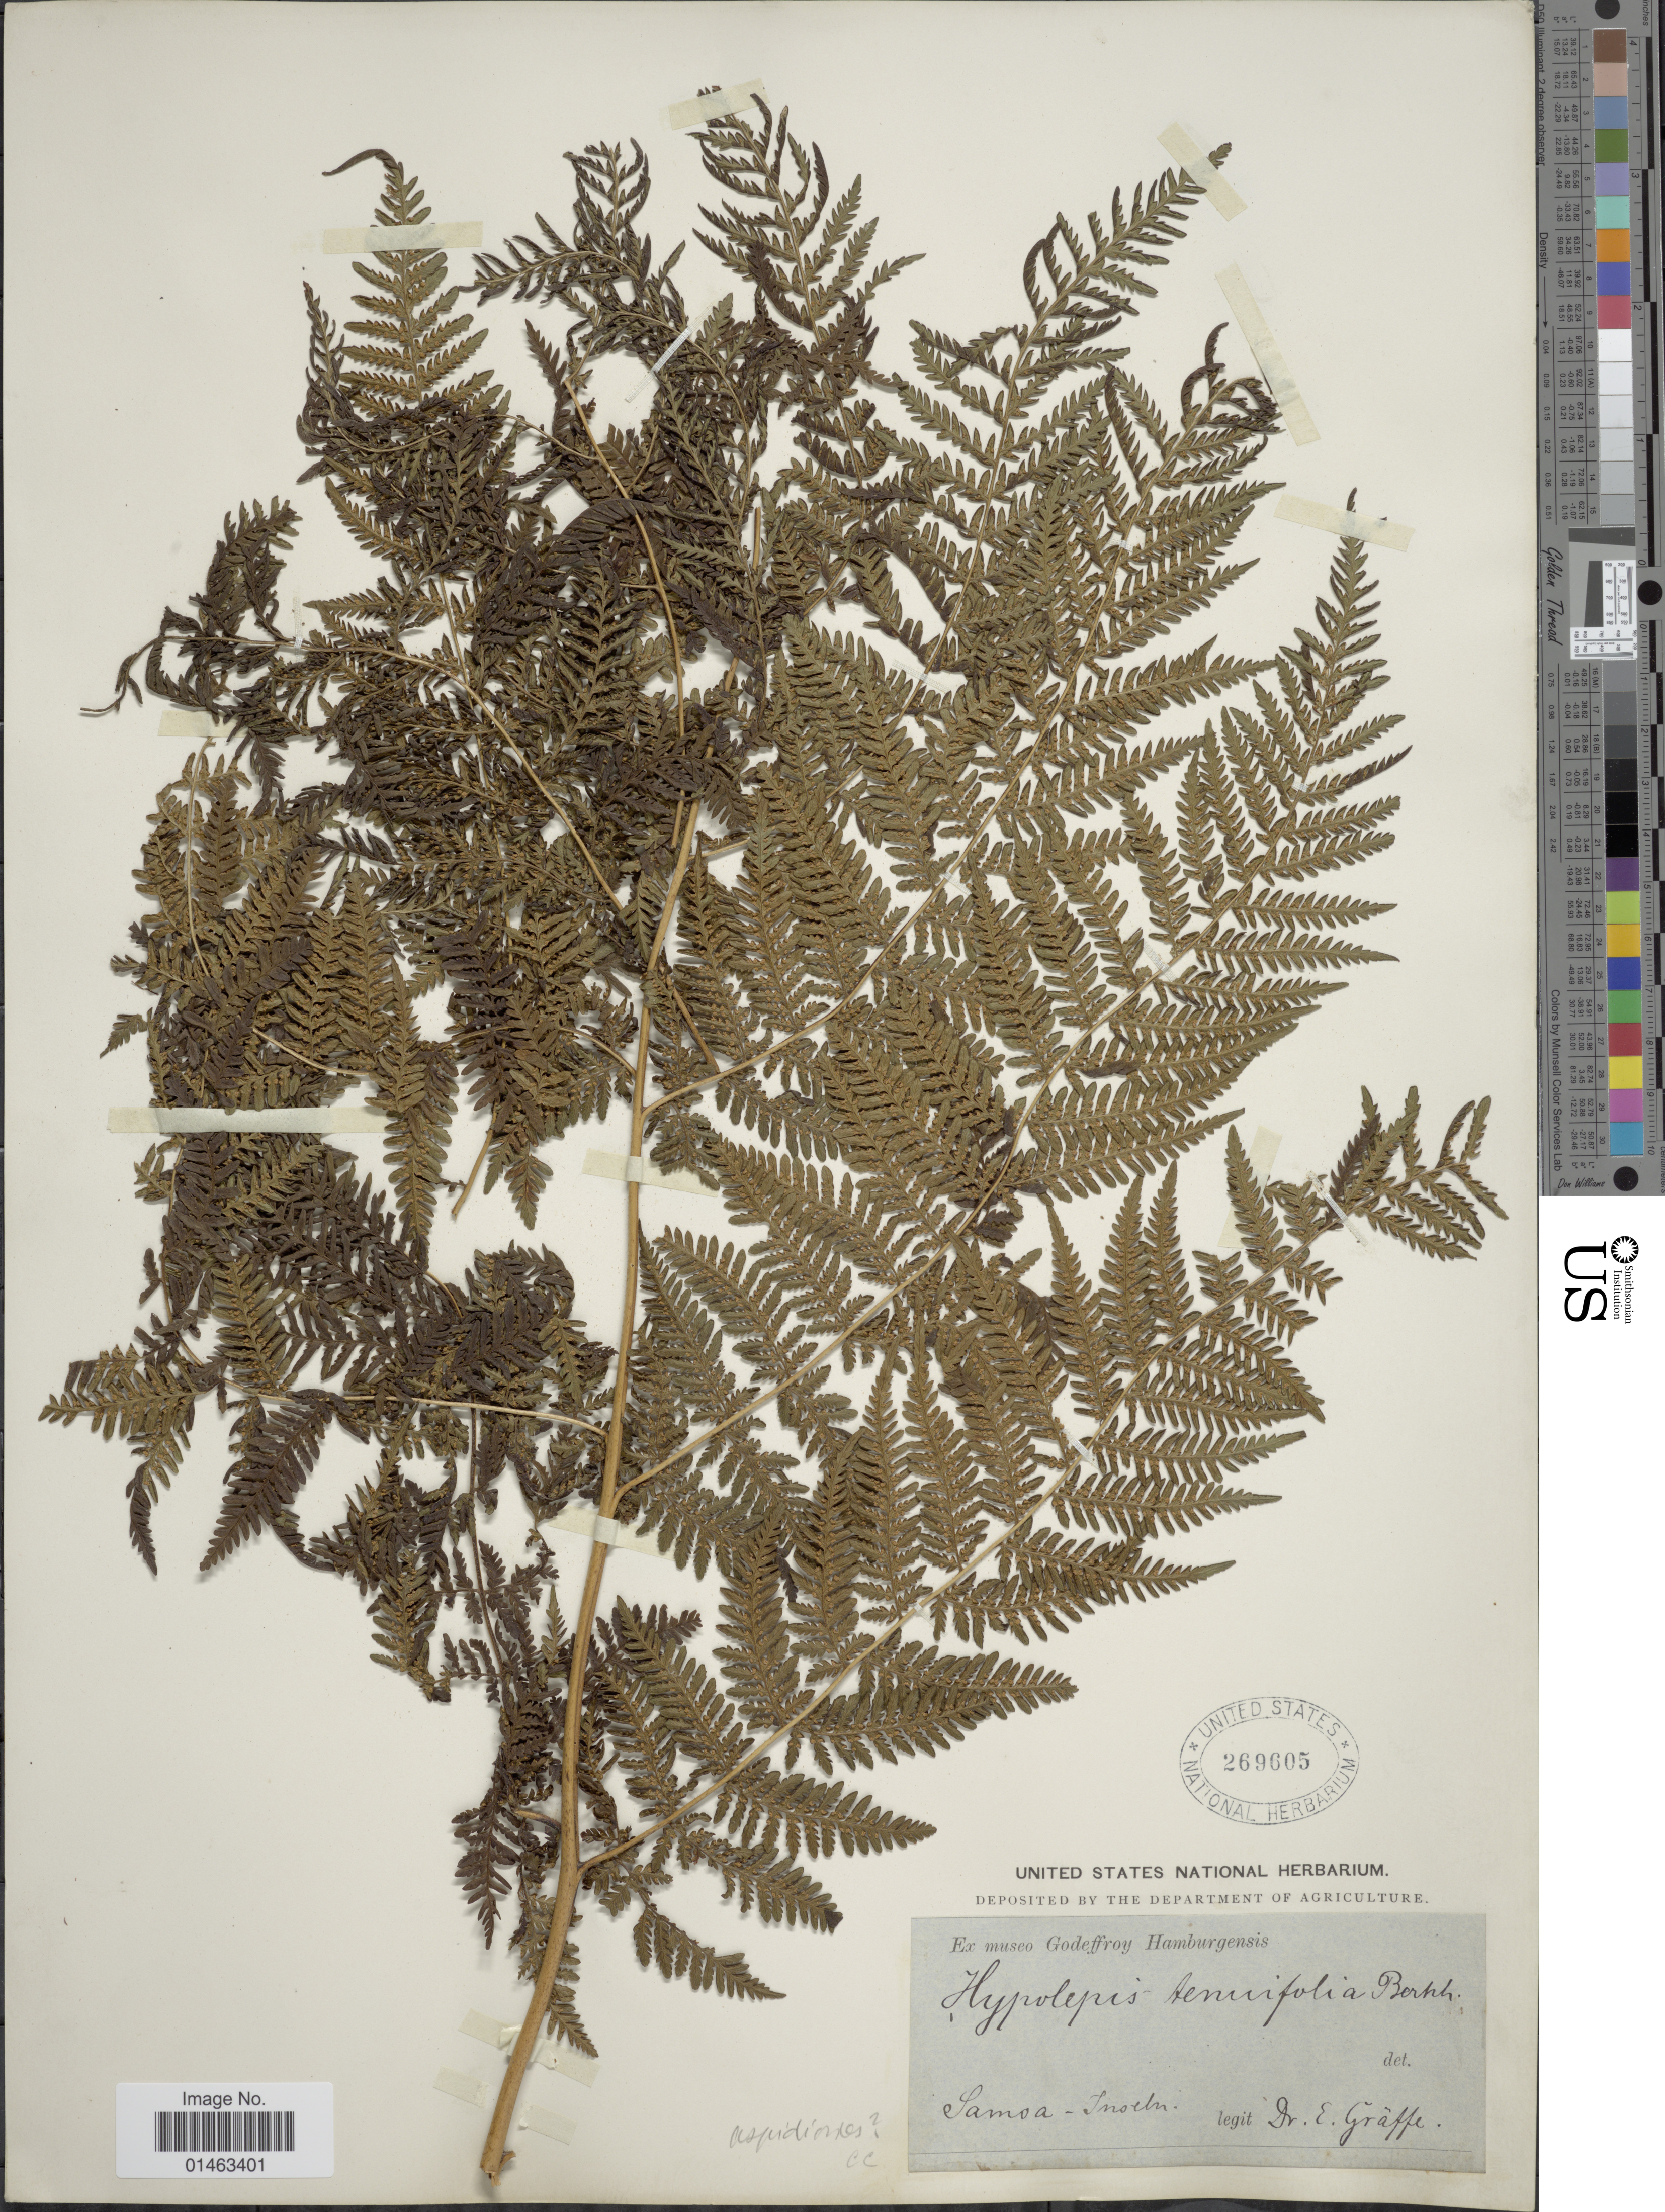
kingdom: Plantae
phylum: Tracheophyta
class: Polypodiopsida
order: Polypodiales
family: Dennstaedtiaceae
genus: Hypolepis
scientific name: Hypolepis aspidioides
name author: Christ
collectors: Graffe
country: American Samoa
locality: Samoa - Inseln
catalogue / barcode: US 269605